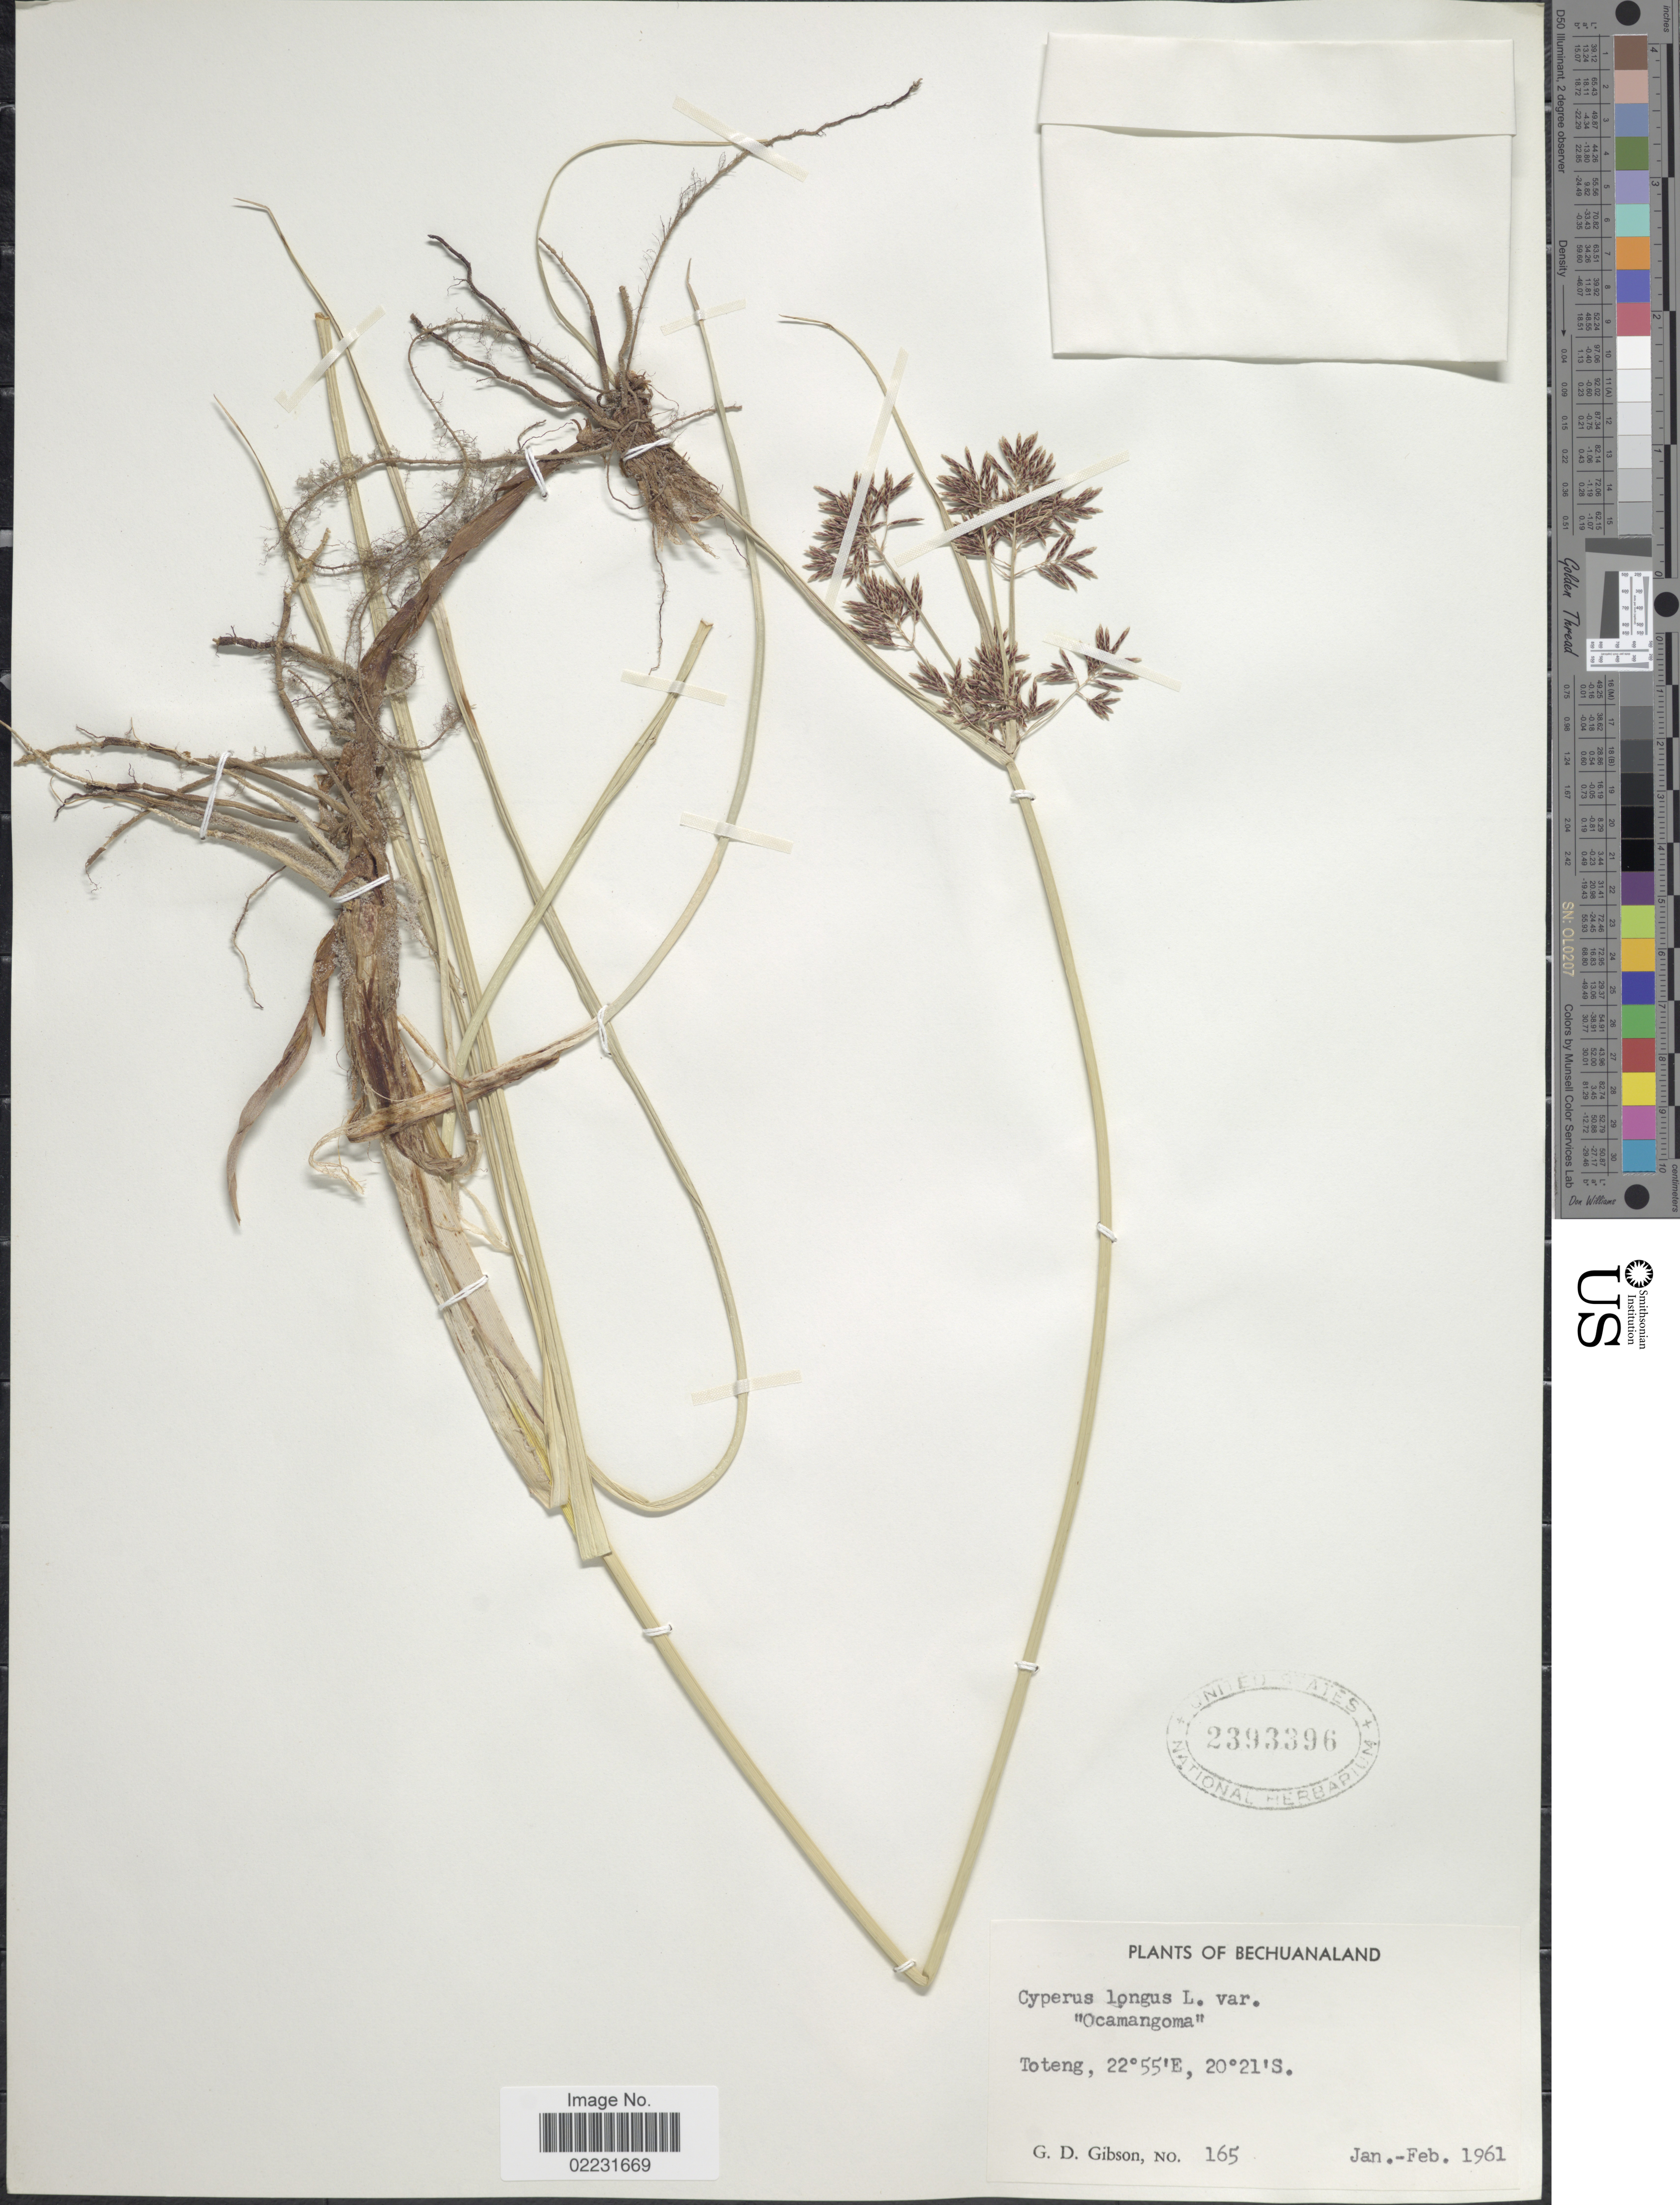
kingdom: Plantae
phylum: Tracheophyta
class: Liliopsida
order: Poales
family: Cyperaceae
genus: Cyperus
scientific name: Cyperus longus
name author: L.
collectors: G. D. Gibson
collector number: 165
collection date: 1961-01/1961-02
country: Botswana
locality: Bechuanaland, Toteng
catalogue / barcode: US 2393396